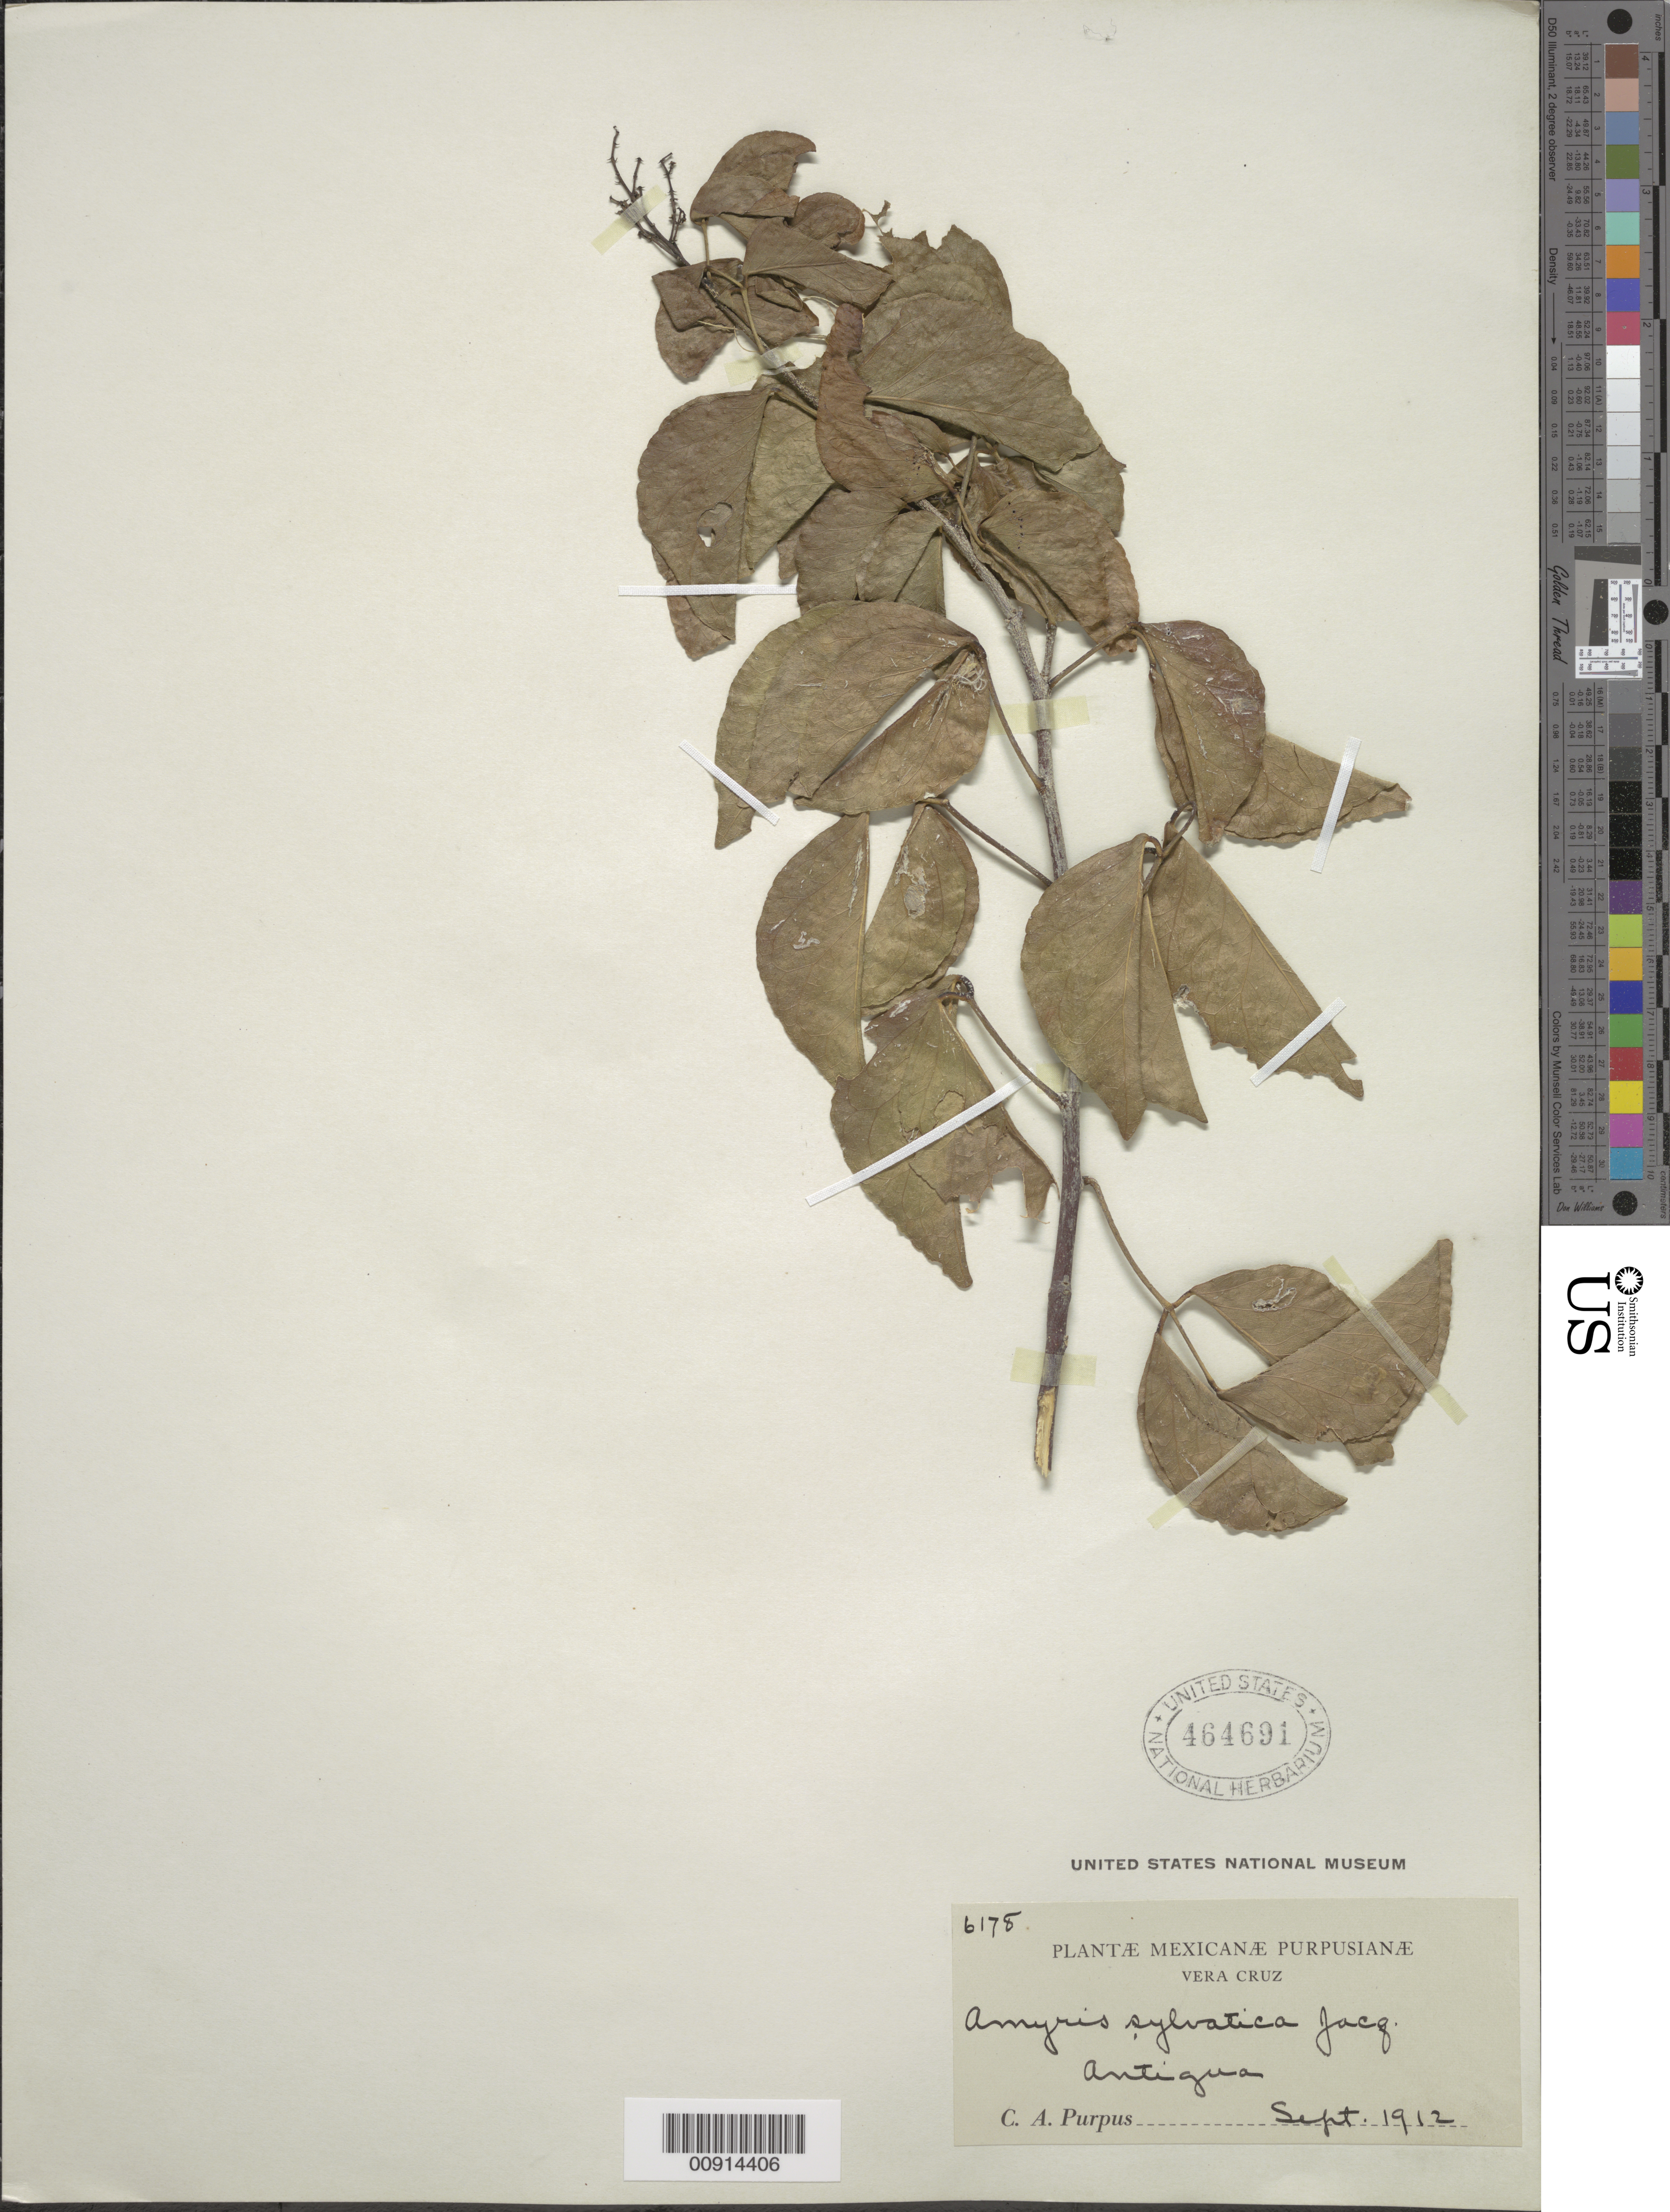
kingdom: Plantae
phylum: Tracheophyta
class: Magnoliopsida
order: Sapindales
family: Rutaceae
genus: Amyris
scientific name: Amyris sylvatica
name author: Jacq.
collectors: C. A. Purpus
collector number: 6178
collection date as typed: Sep 1912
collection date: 1912-09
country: Mexico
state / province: Veracruz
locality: Antigua, Veracruz.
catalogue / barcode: US 464691